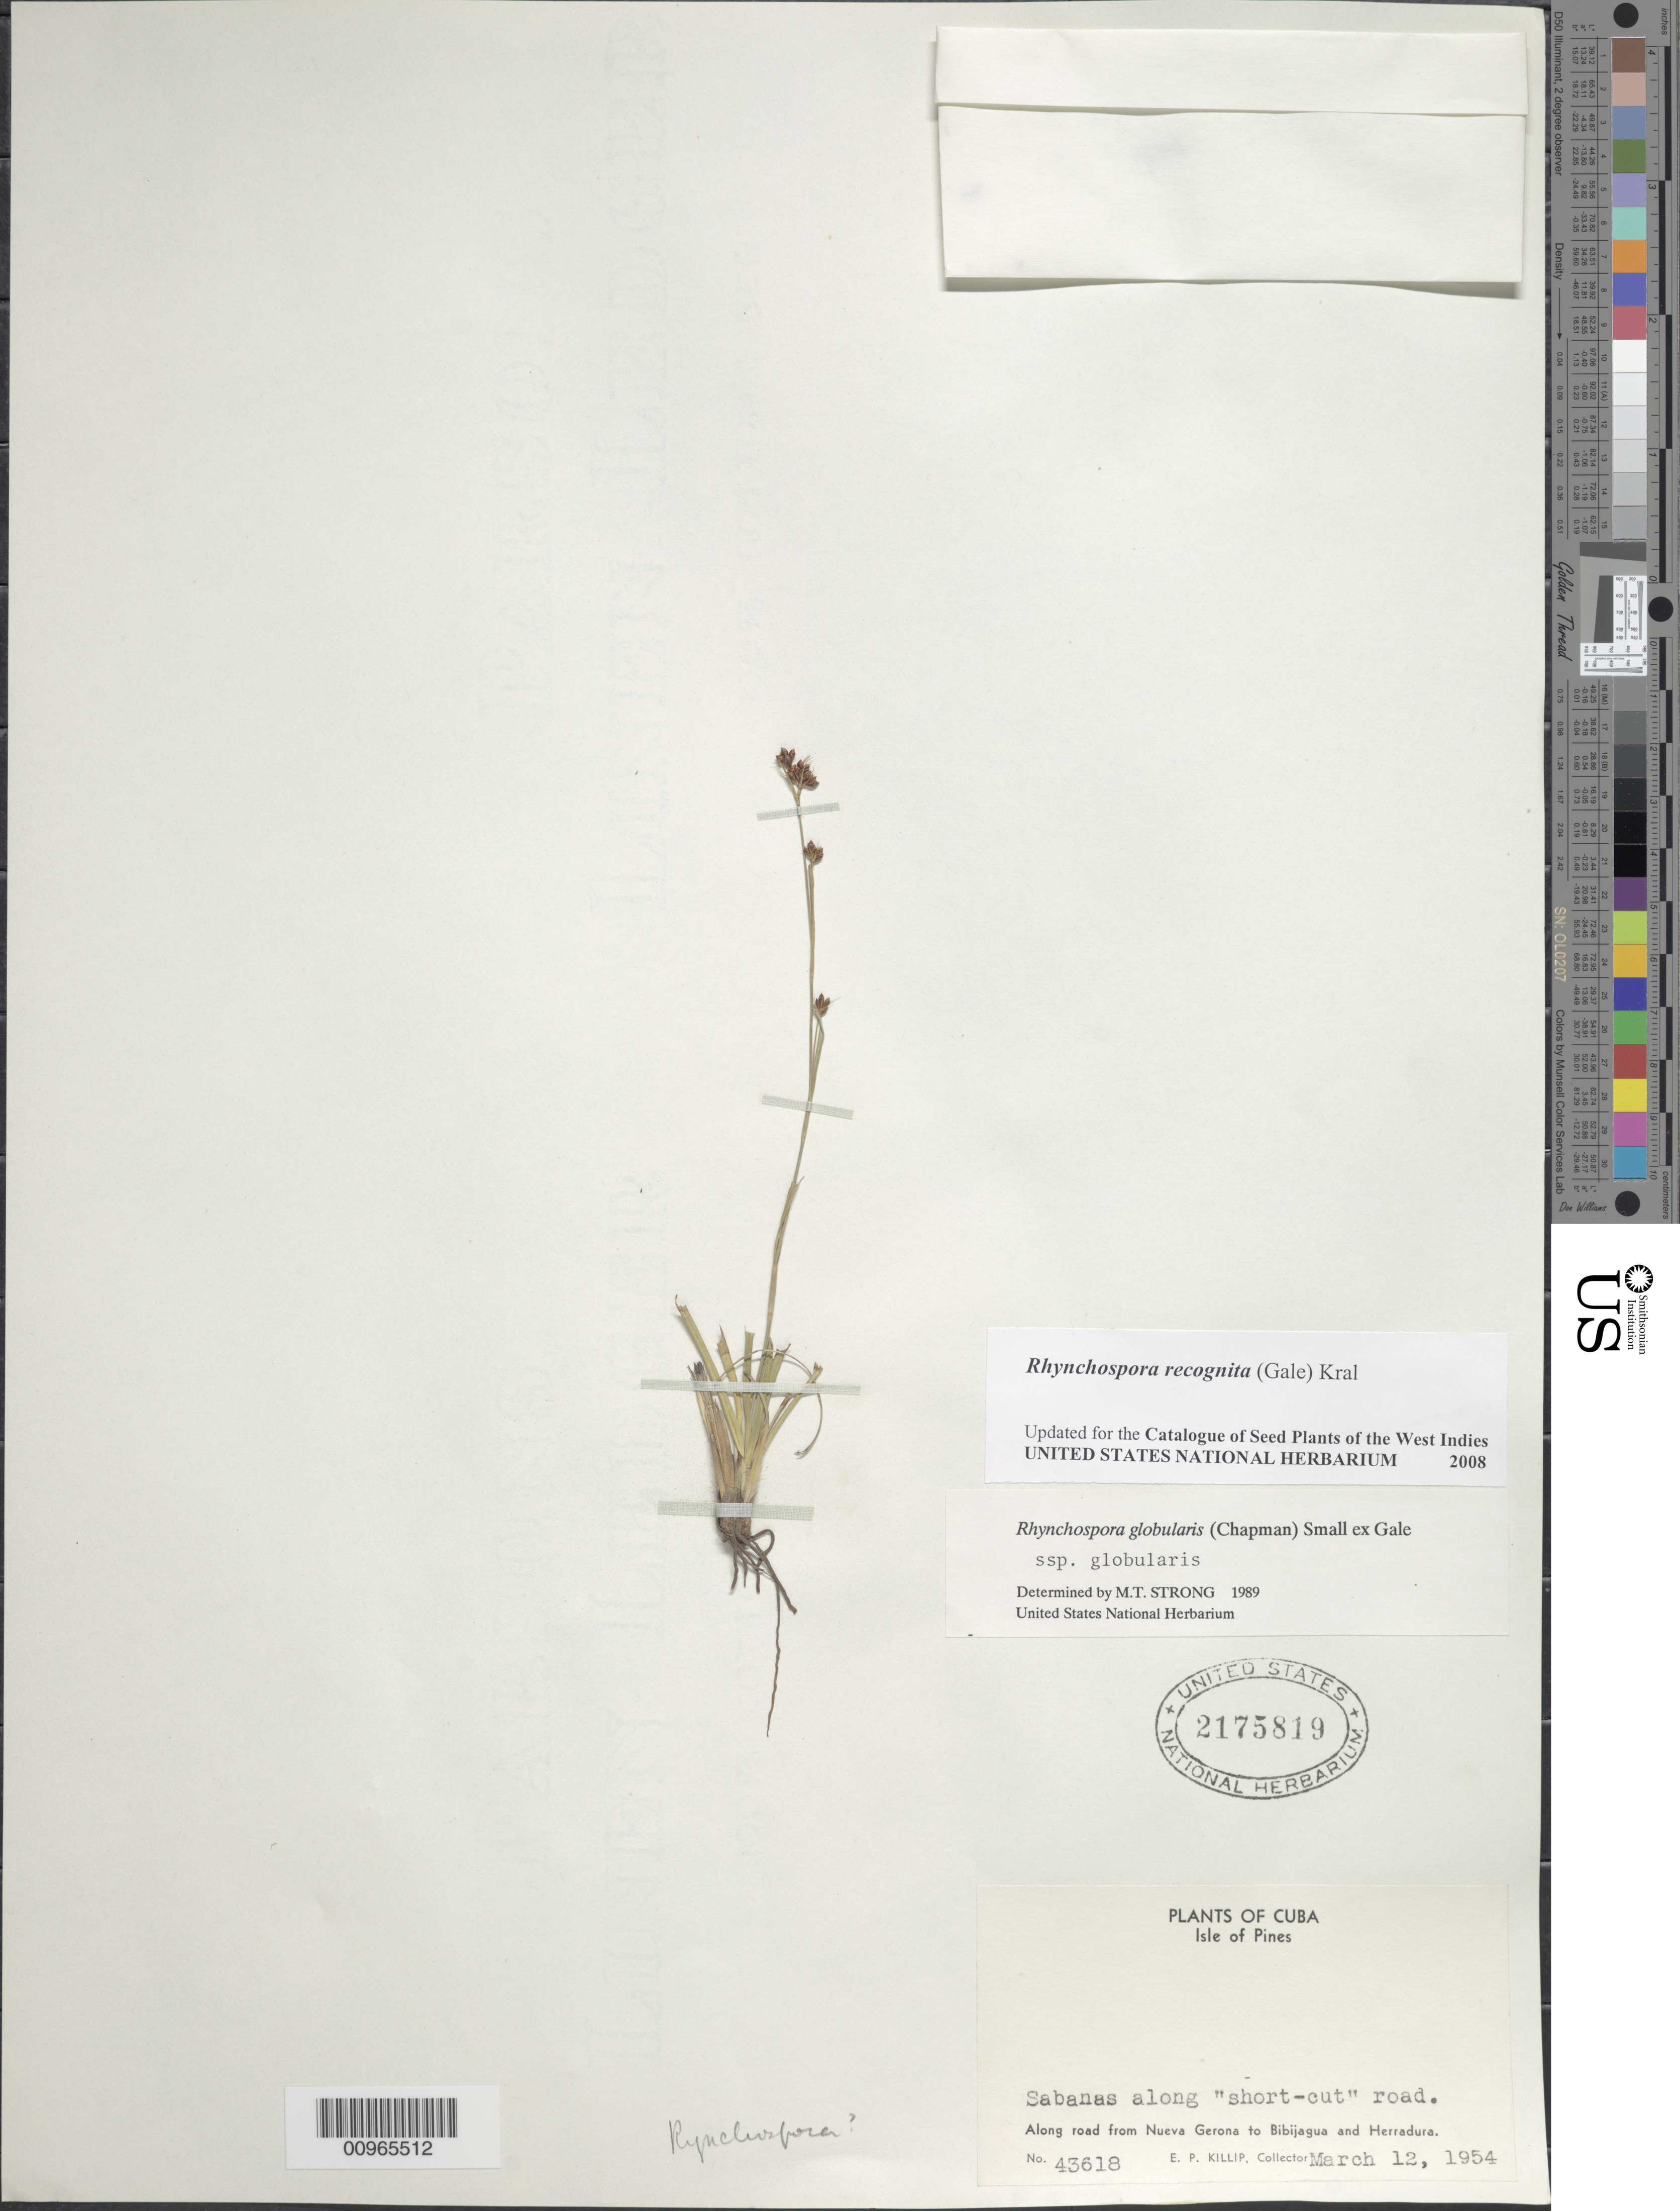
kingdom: Plantae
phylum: Tracheophyta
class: Liliopsida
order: Poales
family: Cyperaceae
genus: Rhynchospora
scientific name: Rhynchospora recognita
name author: (Gale) Kral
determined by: Strong, M. T., (US), Smithsonian Institution - National Museum of Natural History (UNITED STATES)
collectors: E. P. Killip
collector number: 43618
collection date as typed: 12 Mar 1954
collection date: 1954-03-12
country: Cuba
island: Isla de la Juventud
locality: Sabanas along "short-cut" road, along road from Nueva Gerona to Bibijagua and Herradura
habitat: Sabanas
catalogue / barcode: US 2175819